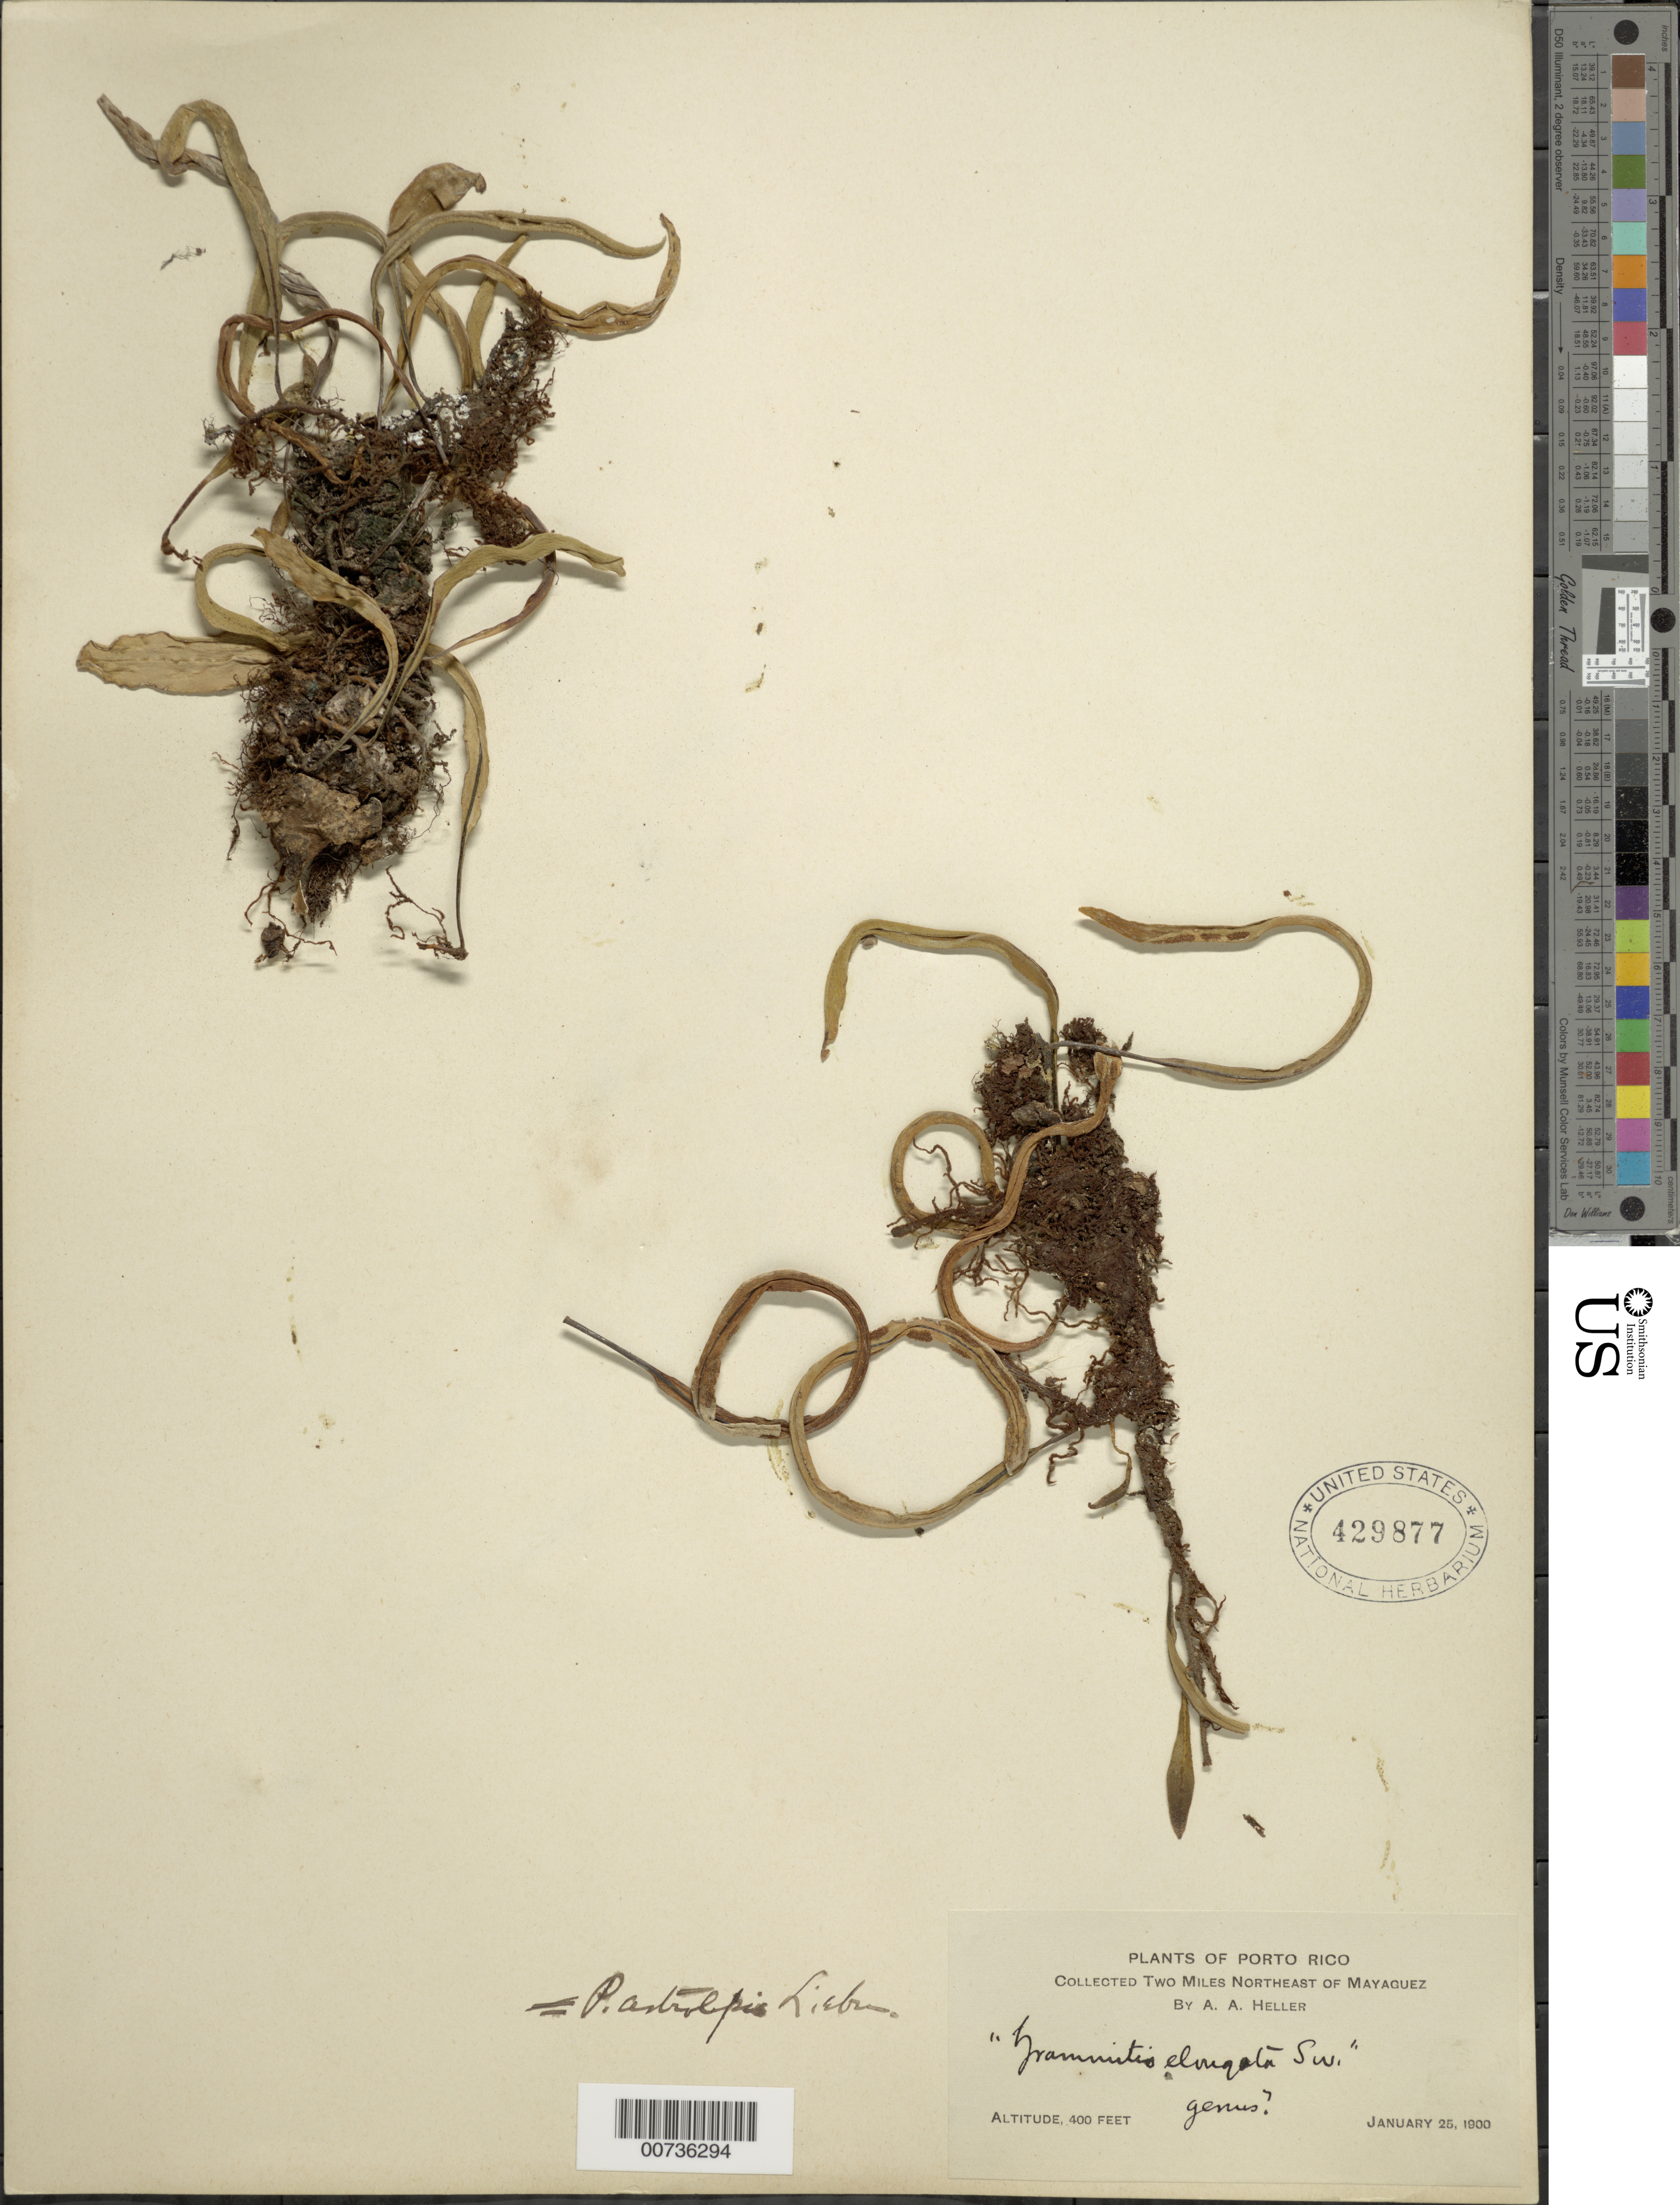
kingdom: Plantae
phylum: Tracheophyta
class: Polypodiopsida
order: Polypodiales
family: Polypodiaceae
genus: Pleopeltis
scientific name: Pleopeltis astrolepis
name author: (Liebm.) E. Fourn.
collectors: A. A. Heller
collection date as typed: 25 Jan 1900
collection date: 1900-01-25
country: Puerto Rico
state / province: Mayagüez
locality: Two Miles Northeast of Mayaguez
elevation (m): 122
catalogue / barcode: US 429877